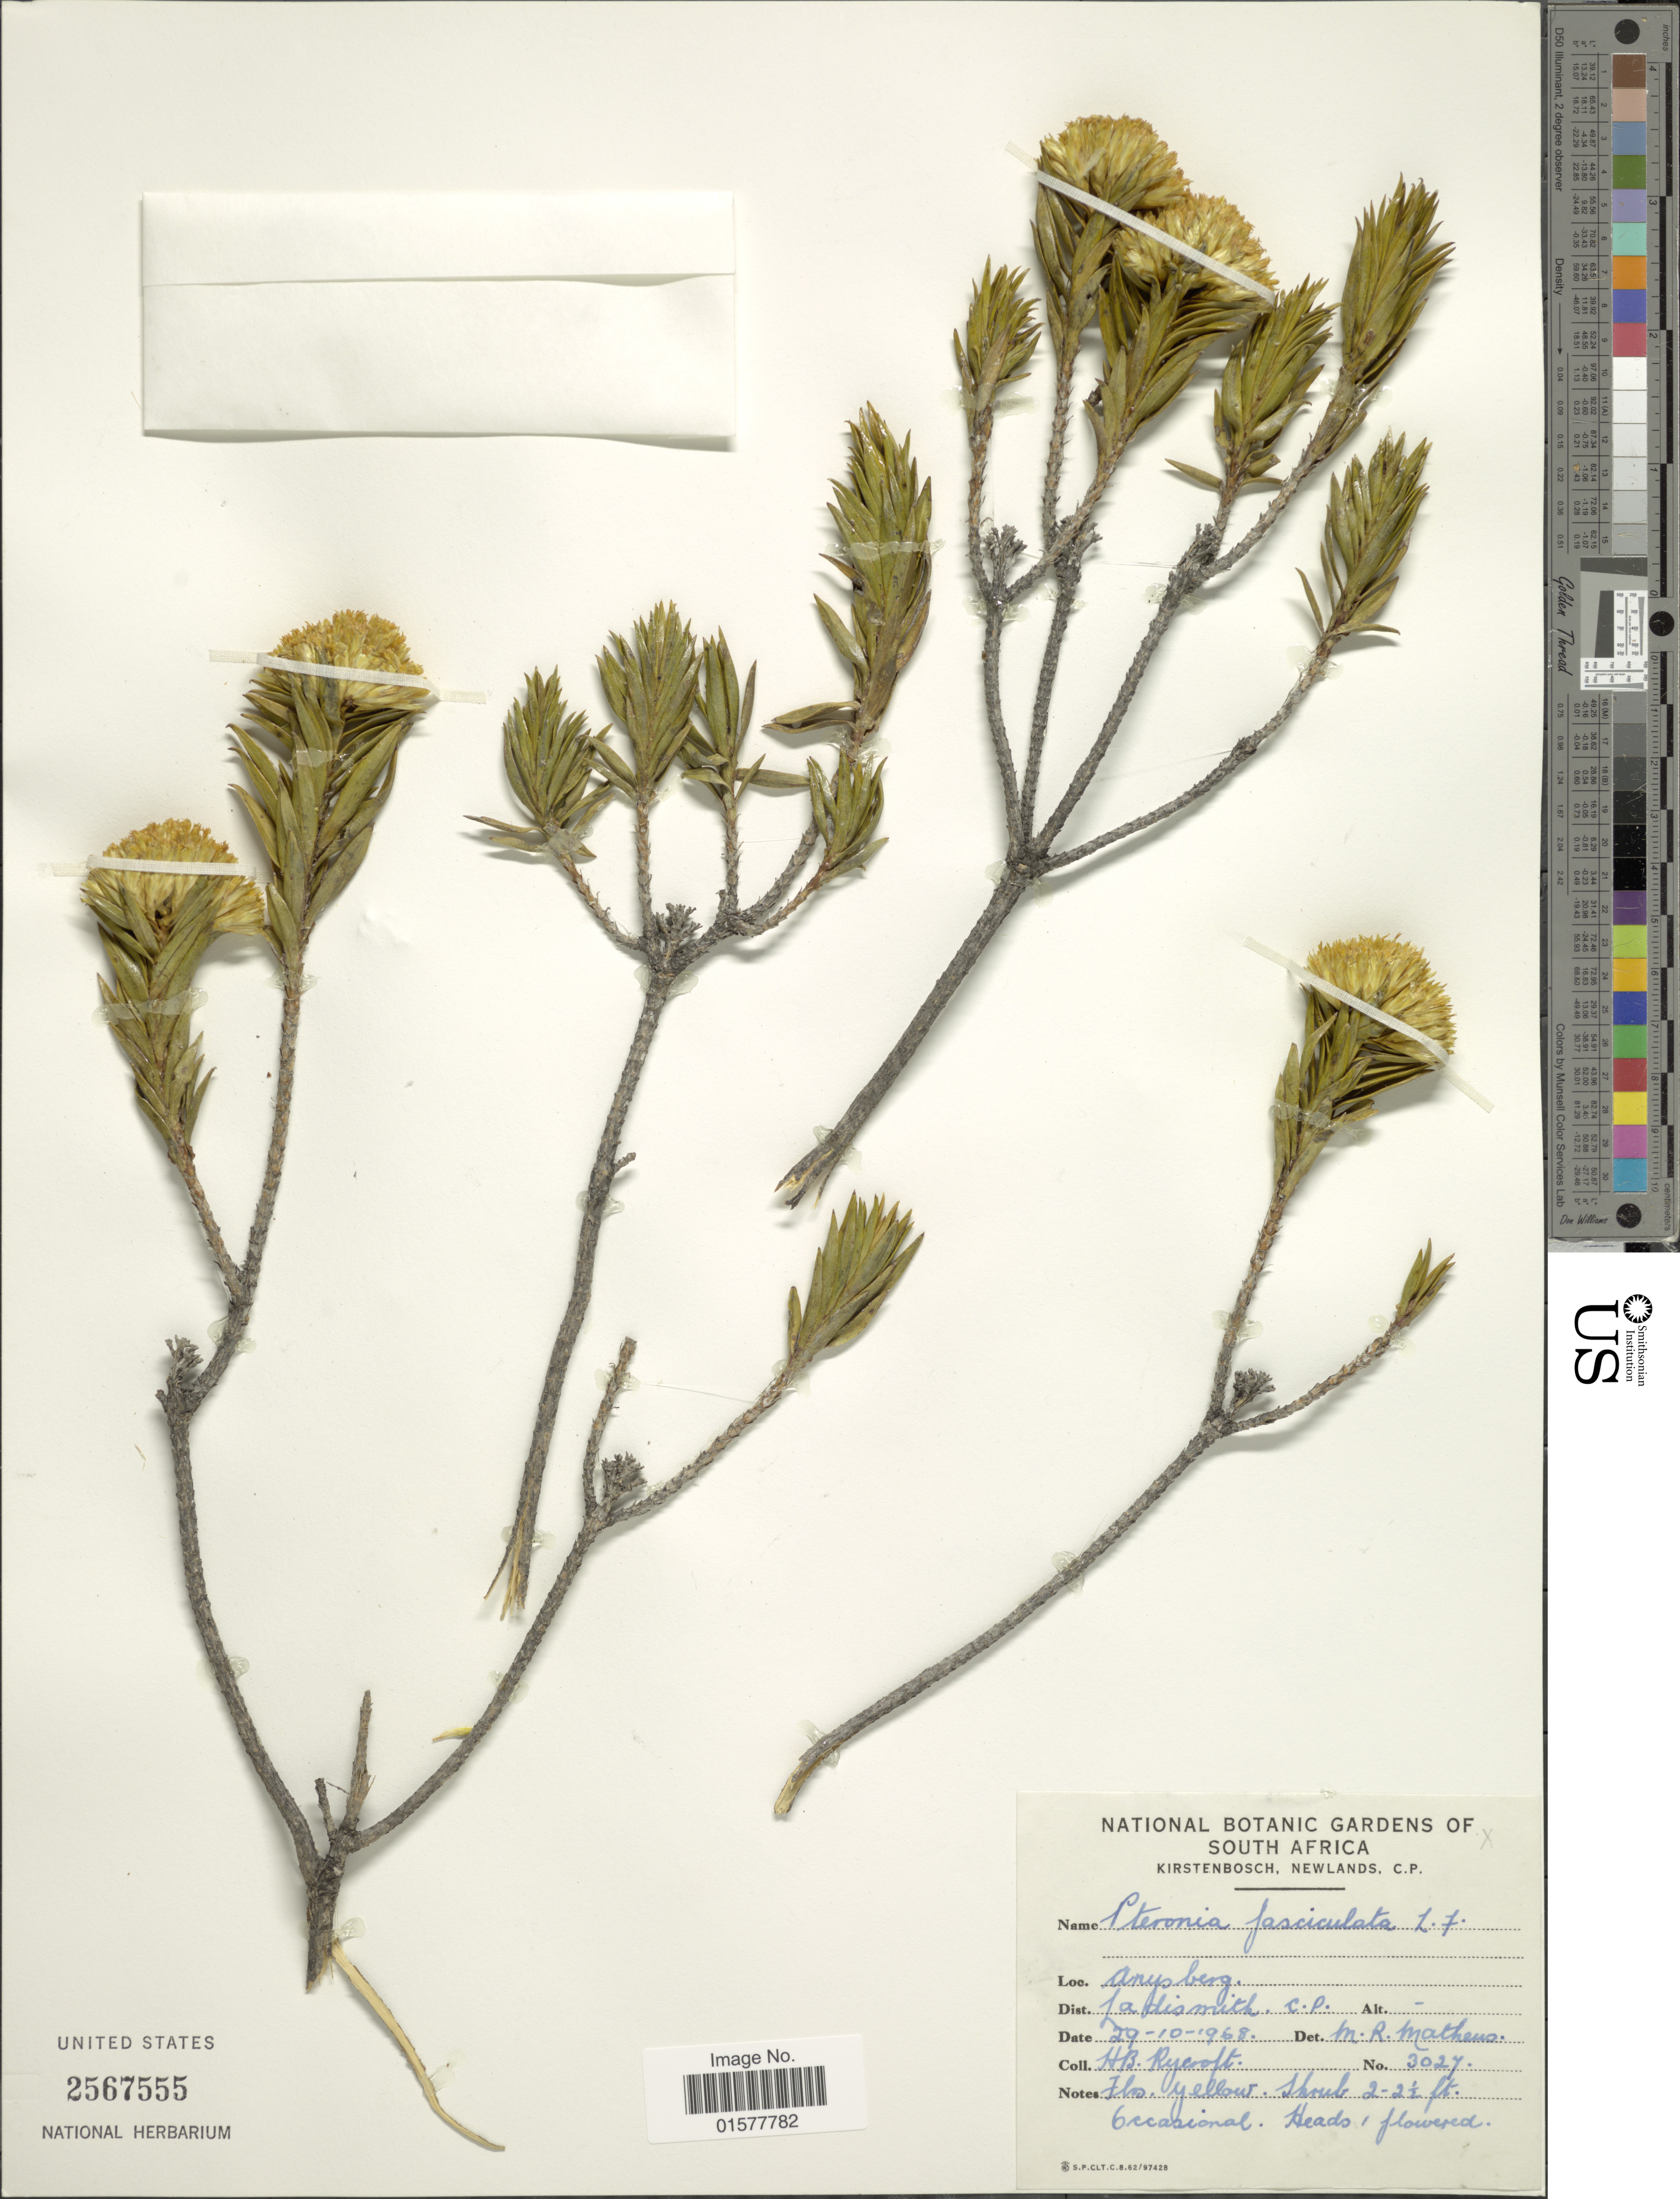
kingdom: Plantae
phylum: Tracheophyta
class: Magnoliopsida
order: Asterales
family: Asteraceae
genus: Pteronia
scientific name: Pteronia fasciculata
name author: L. f.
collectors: H. Rycroft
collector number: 3027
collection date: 1968-10-29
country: South Africa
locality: Kirstenbosch, Newlands, C. P. Anysberg, La Dismith, C. P.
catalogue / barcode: US 2567555